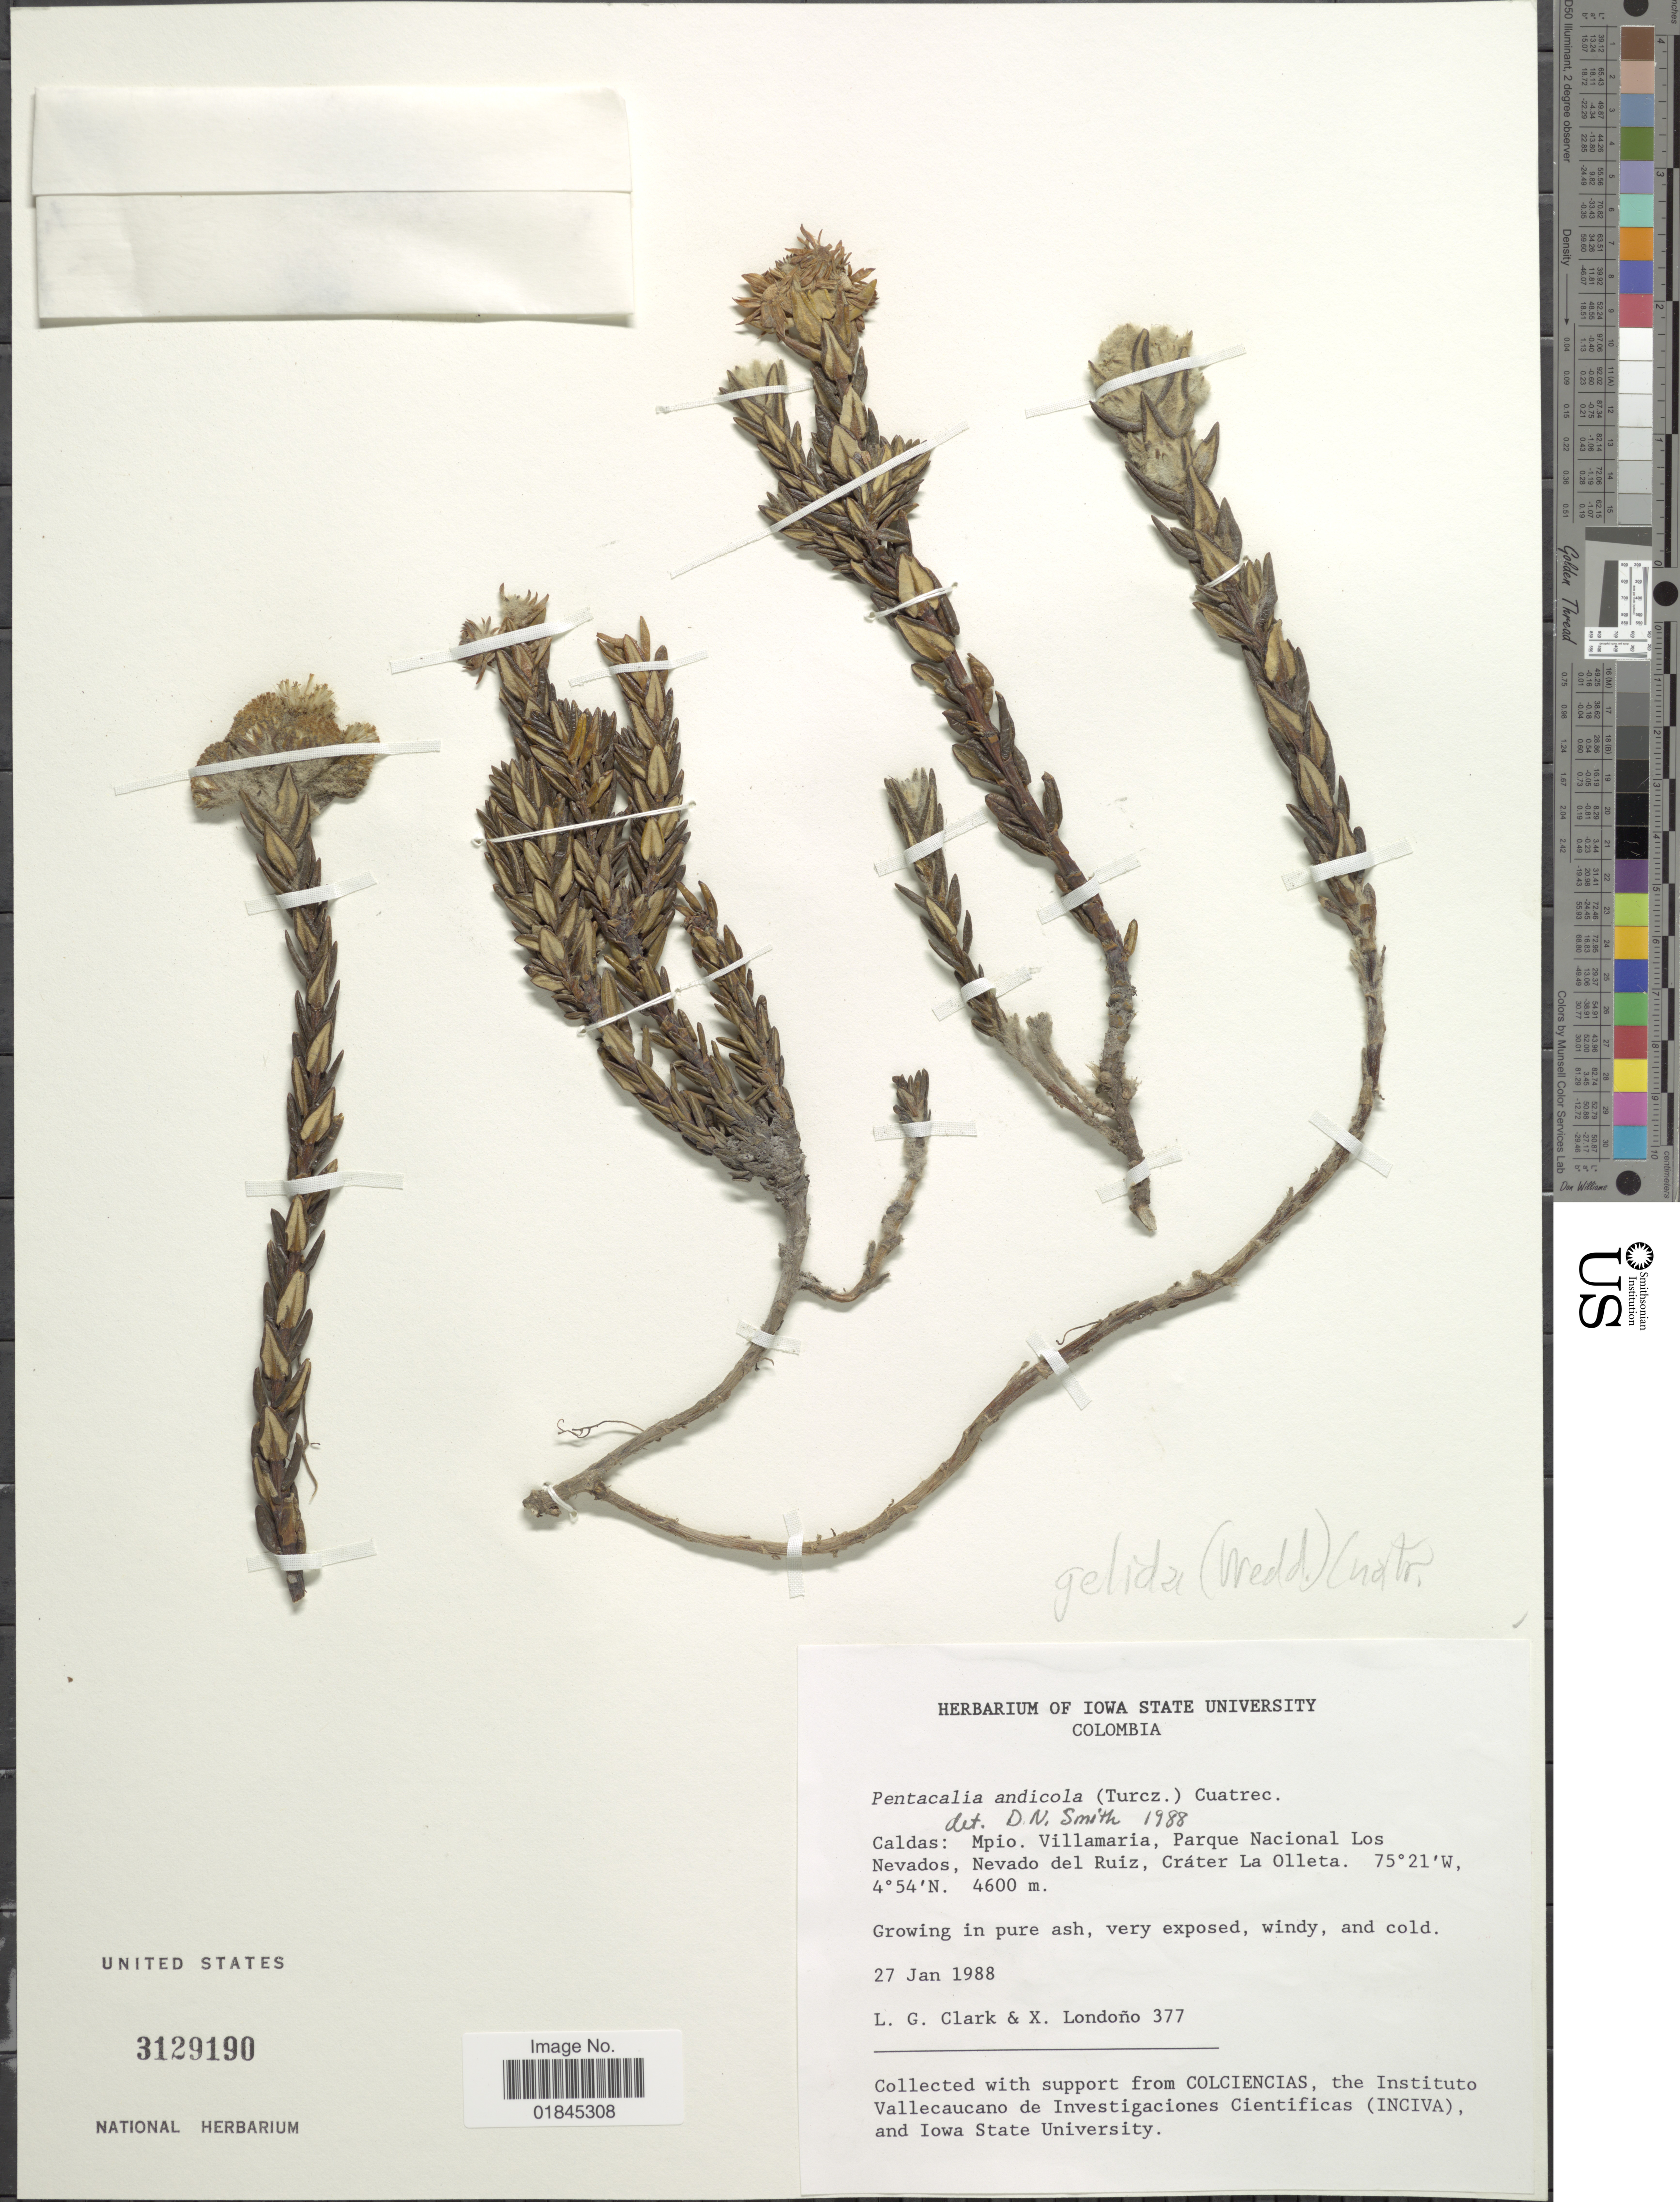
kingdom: Plantae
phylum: Tracheophyta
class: Magnoliopsida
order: Asterales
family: Asteraceae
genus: Pentacalia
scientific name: Pentacalia gelida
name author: (Wedd.) Cuatrec.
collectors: L. G. Clark & X. Londoño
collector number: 377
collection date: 1988-01-27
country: Colombia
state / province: Caldas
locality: Caldas: Mpio. Villamaria, Parque Nacional Los Nevados, Nevado del Ruiz, Cráter La Olleta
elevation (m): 4600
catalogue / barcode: US 3129190